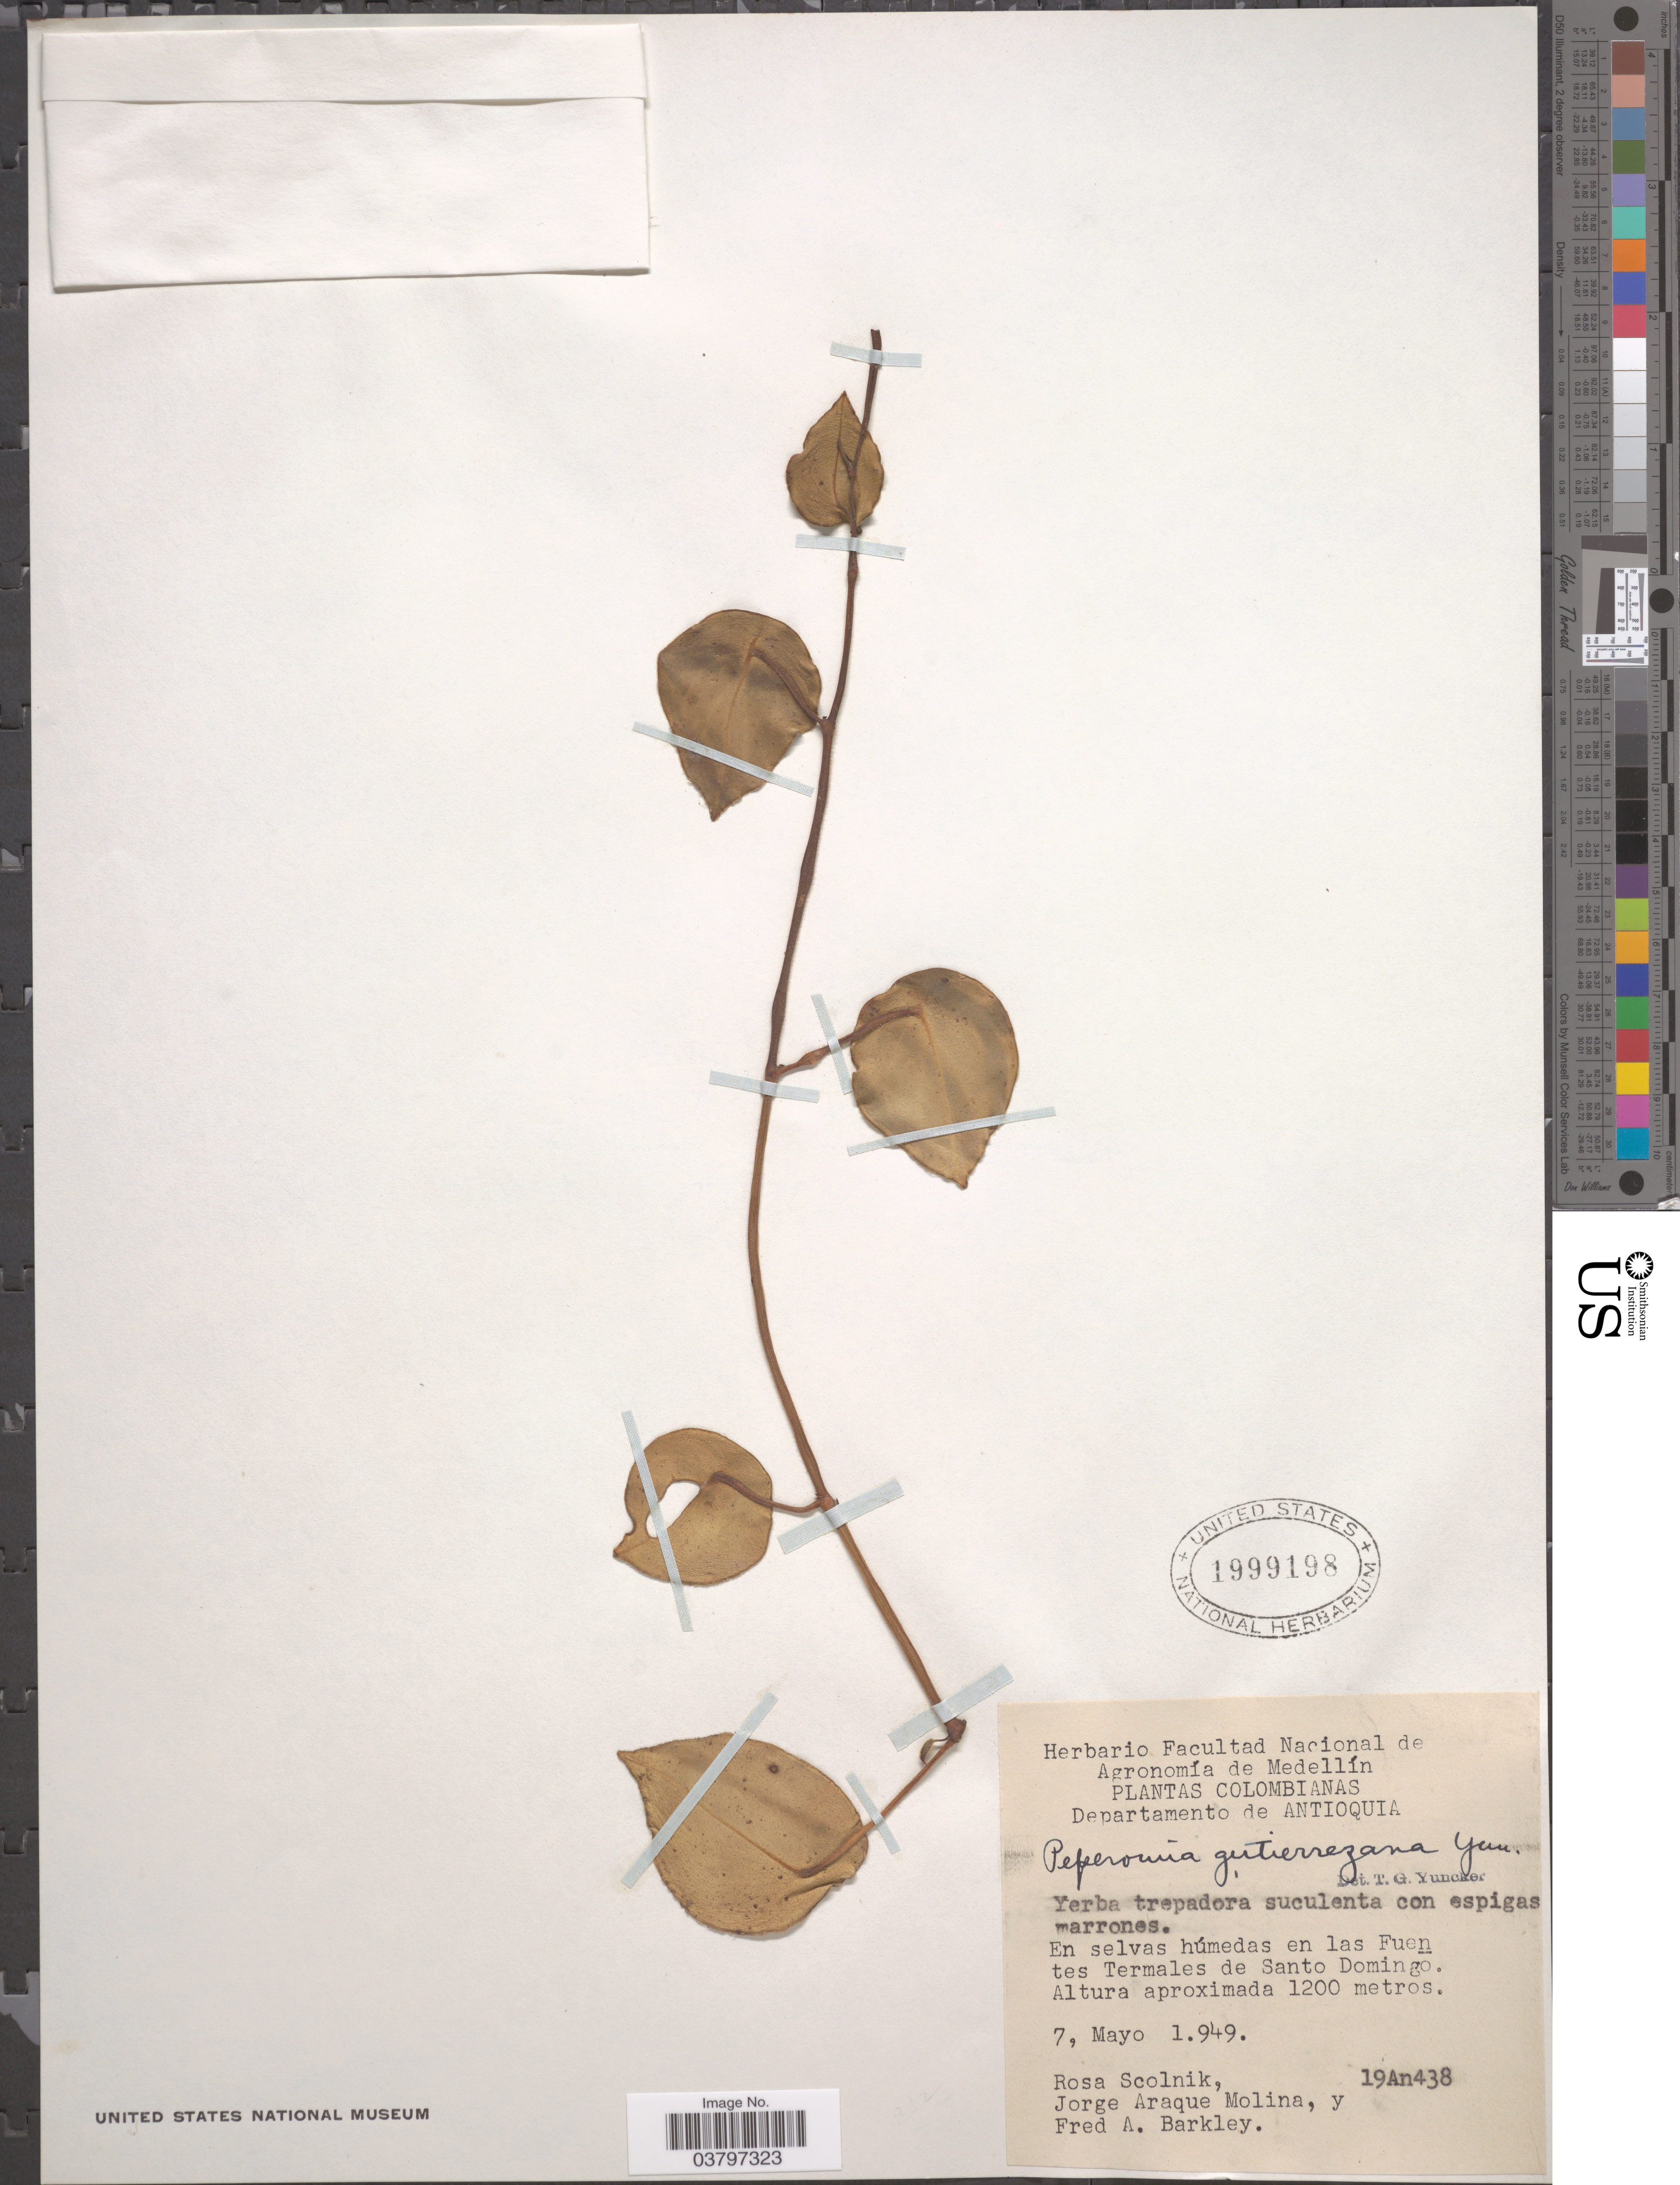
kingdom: Plantae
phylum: Tracheophyta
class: Magnoliopsida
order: Piperales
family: Piperaceae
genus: Peperomia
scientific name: Peperomia gutierrezana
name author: Yunck.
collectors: R. Scolnik, J. Araque Molina & F. A. Barkley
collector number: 19An438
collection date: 1949-05-07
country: Colombia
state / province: Antioquia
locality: Departamento de Antioquia. En selvas húmedas en las Fuentes Termales de Santo Domingo.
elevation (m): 1200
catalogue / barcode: US 1999198